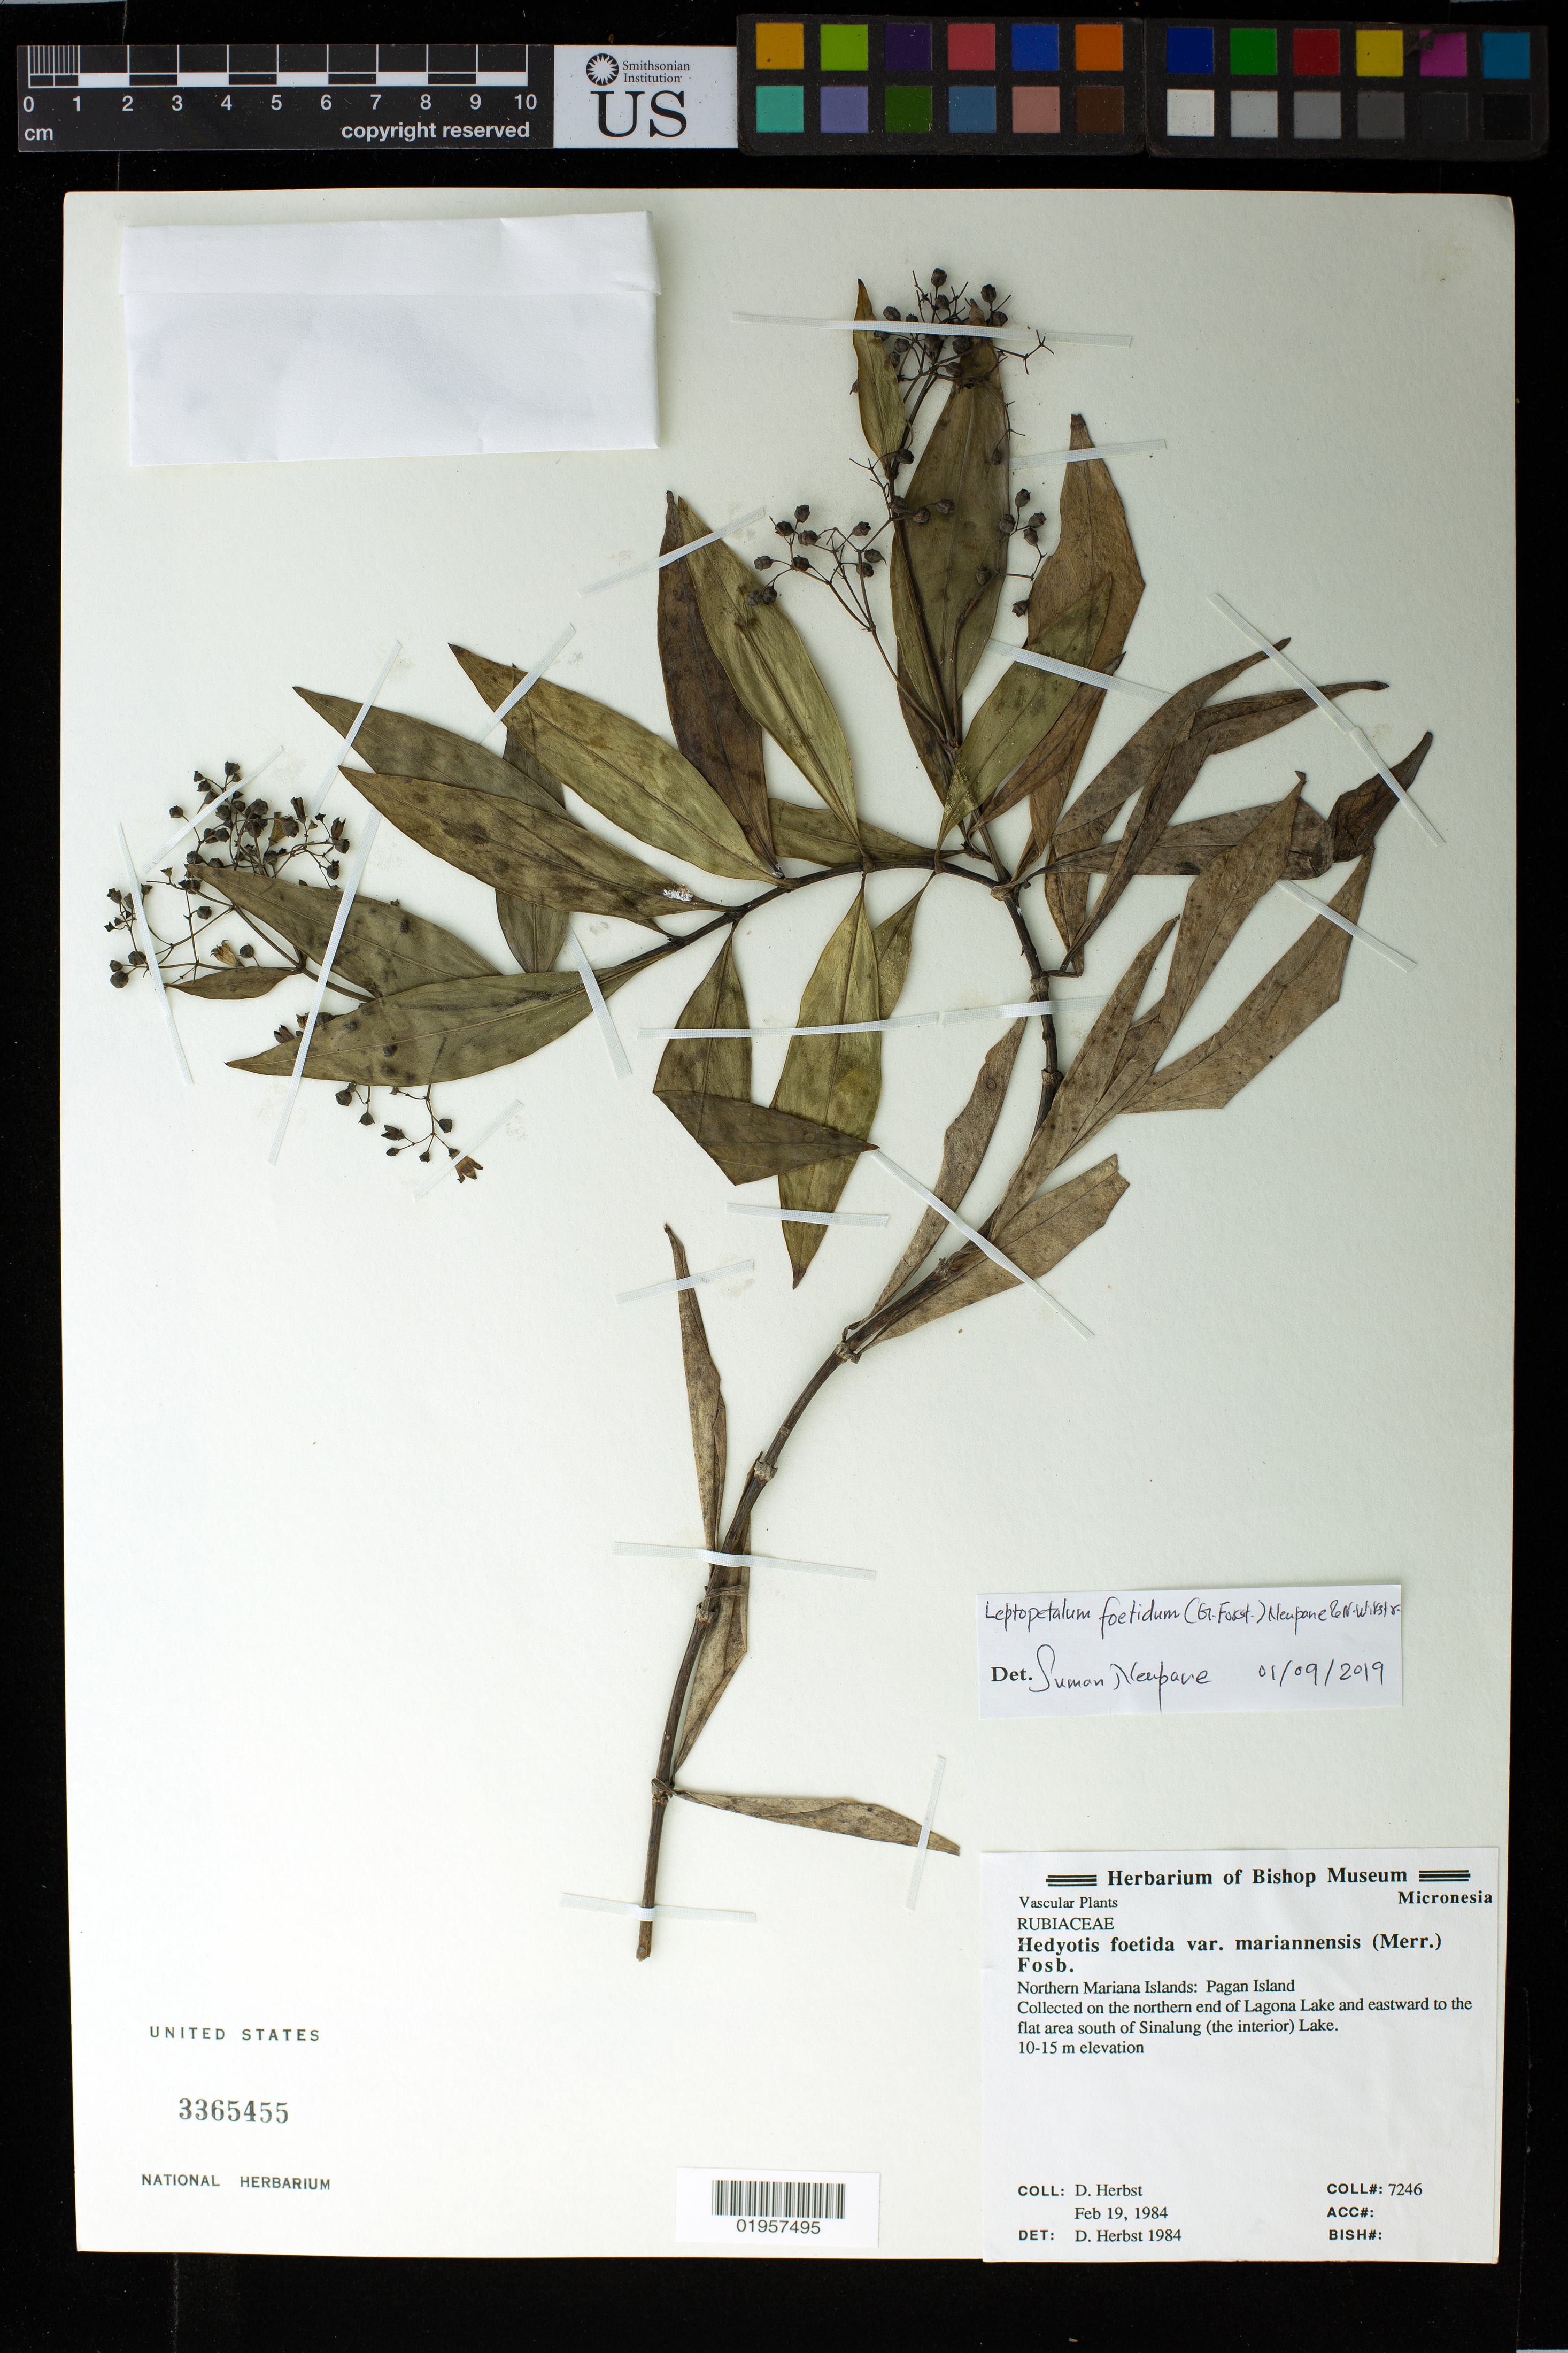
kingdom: Plantae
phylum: Tracheophyta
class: Magnoliopsida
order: Gentianales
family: Rubiaceae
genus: Leptopetalum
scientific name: Leptopetalum foetidum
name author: (G. Forst.) Neupane & N. Wikstr.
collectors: D. Herbst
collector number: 7246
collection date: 1984-02-19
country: Northern Mariana Islands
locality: Northern Mariana Islands. Pagan Island, northern end of Lagona Lake and eastward to the flat area south of Sinlung (the interior) Lake.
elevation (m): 10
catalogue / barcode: US 3365455